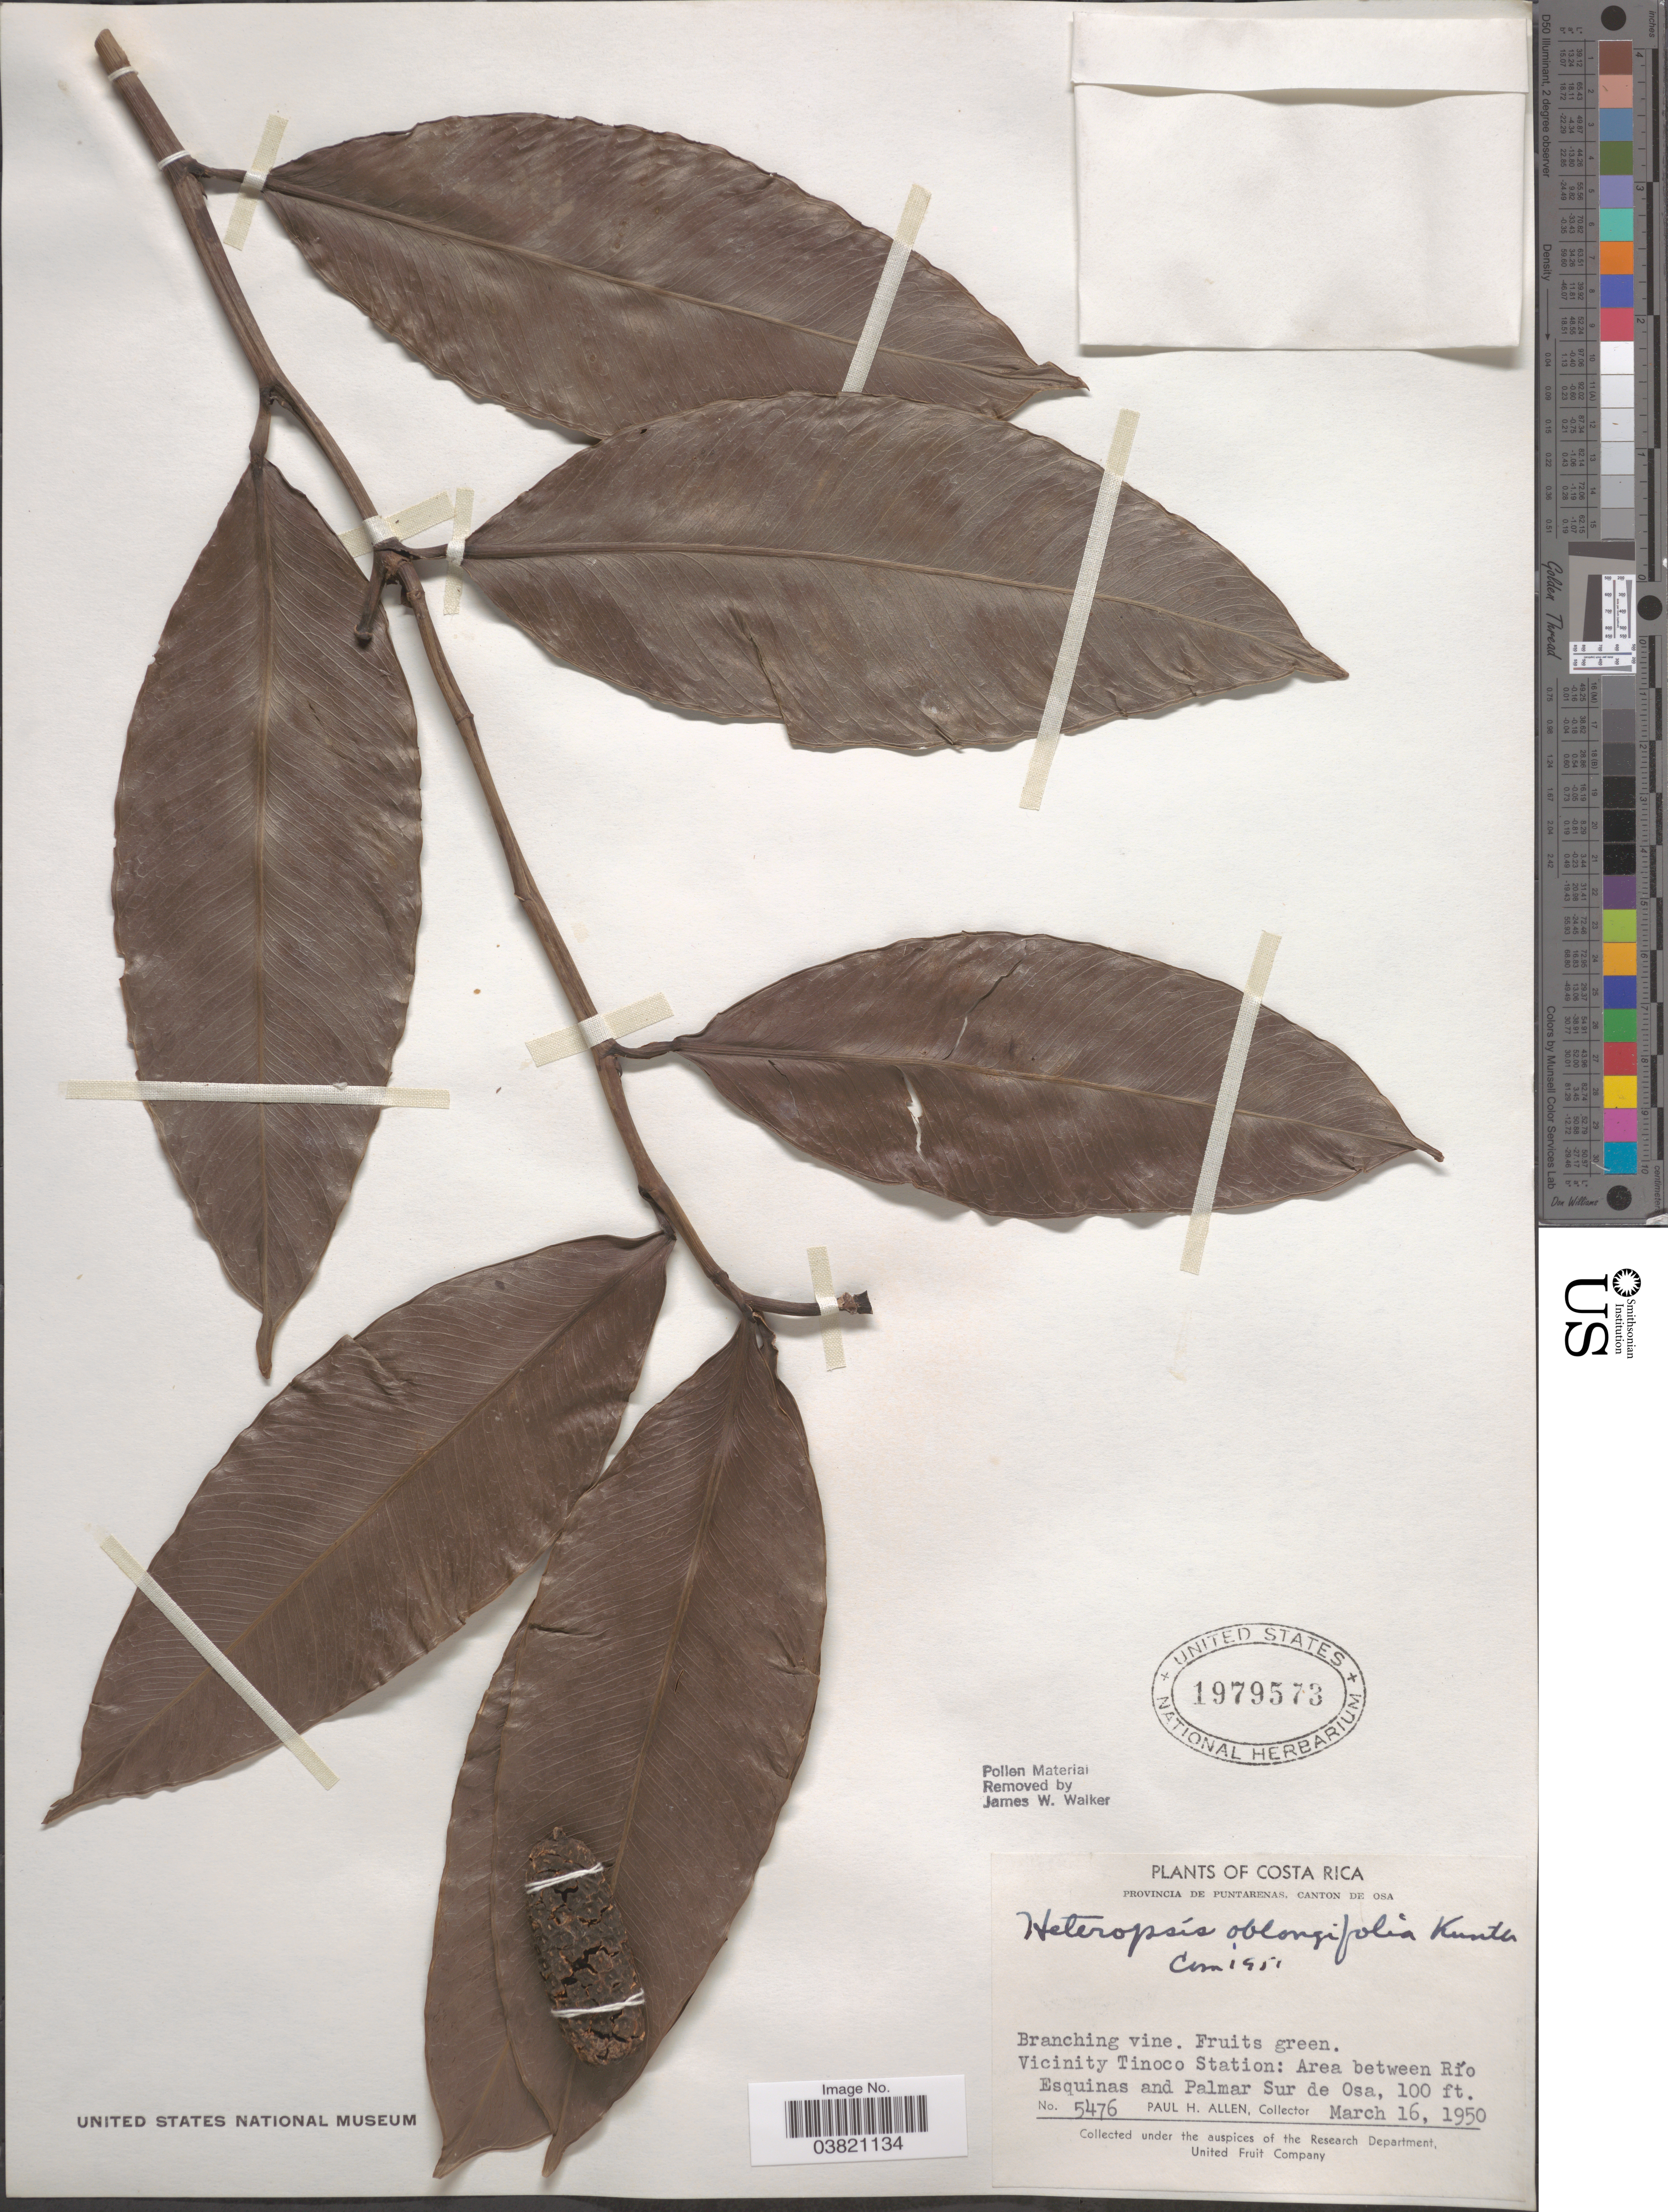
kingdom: Plantae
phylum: Tracheophyta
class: Liliopsida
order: Alismatales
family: Araceae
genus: Heteropsis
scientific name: Heteropsis oblongifolia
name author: Kunth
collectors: P. H. Allen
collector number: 5476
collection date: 1950-03-16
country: Costa Rica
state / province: Puntarenas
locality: Canton de Osa. Vicinity Tinoco Station: Area between Río Esquinas and Palmar Sur de Osa.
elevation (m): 30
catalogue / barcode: US 1979573